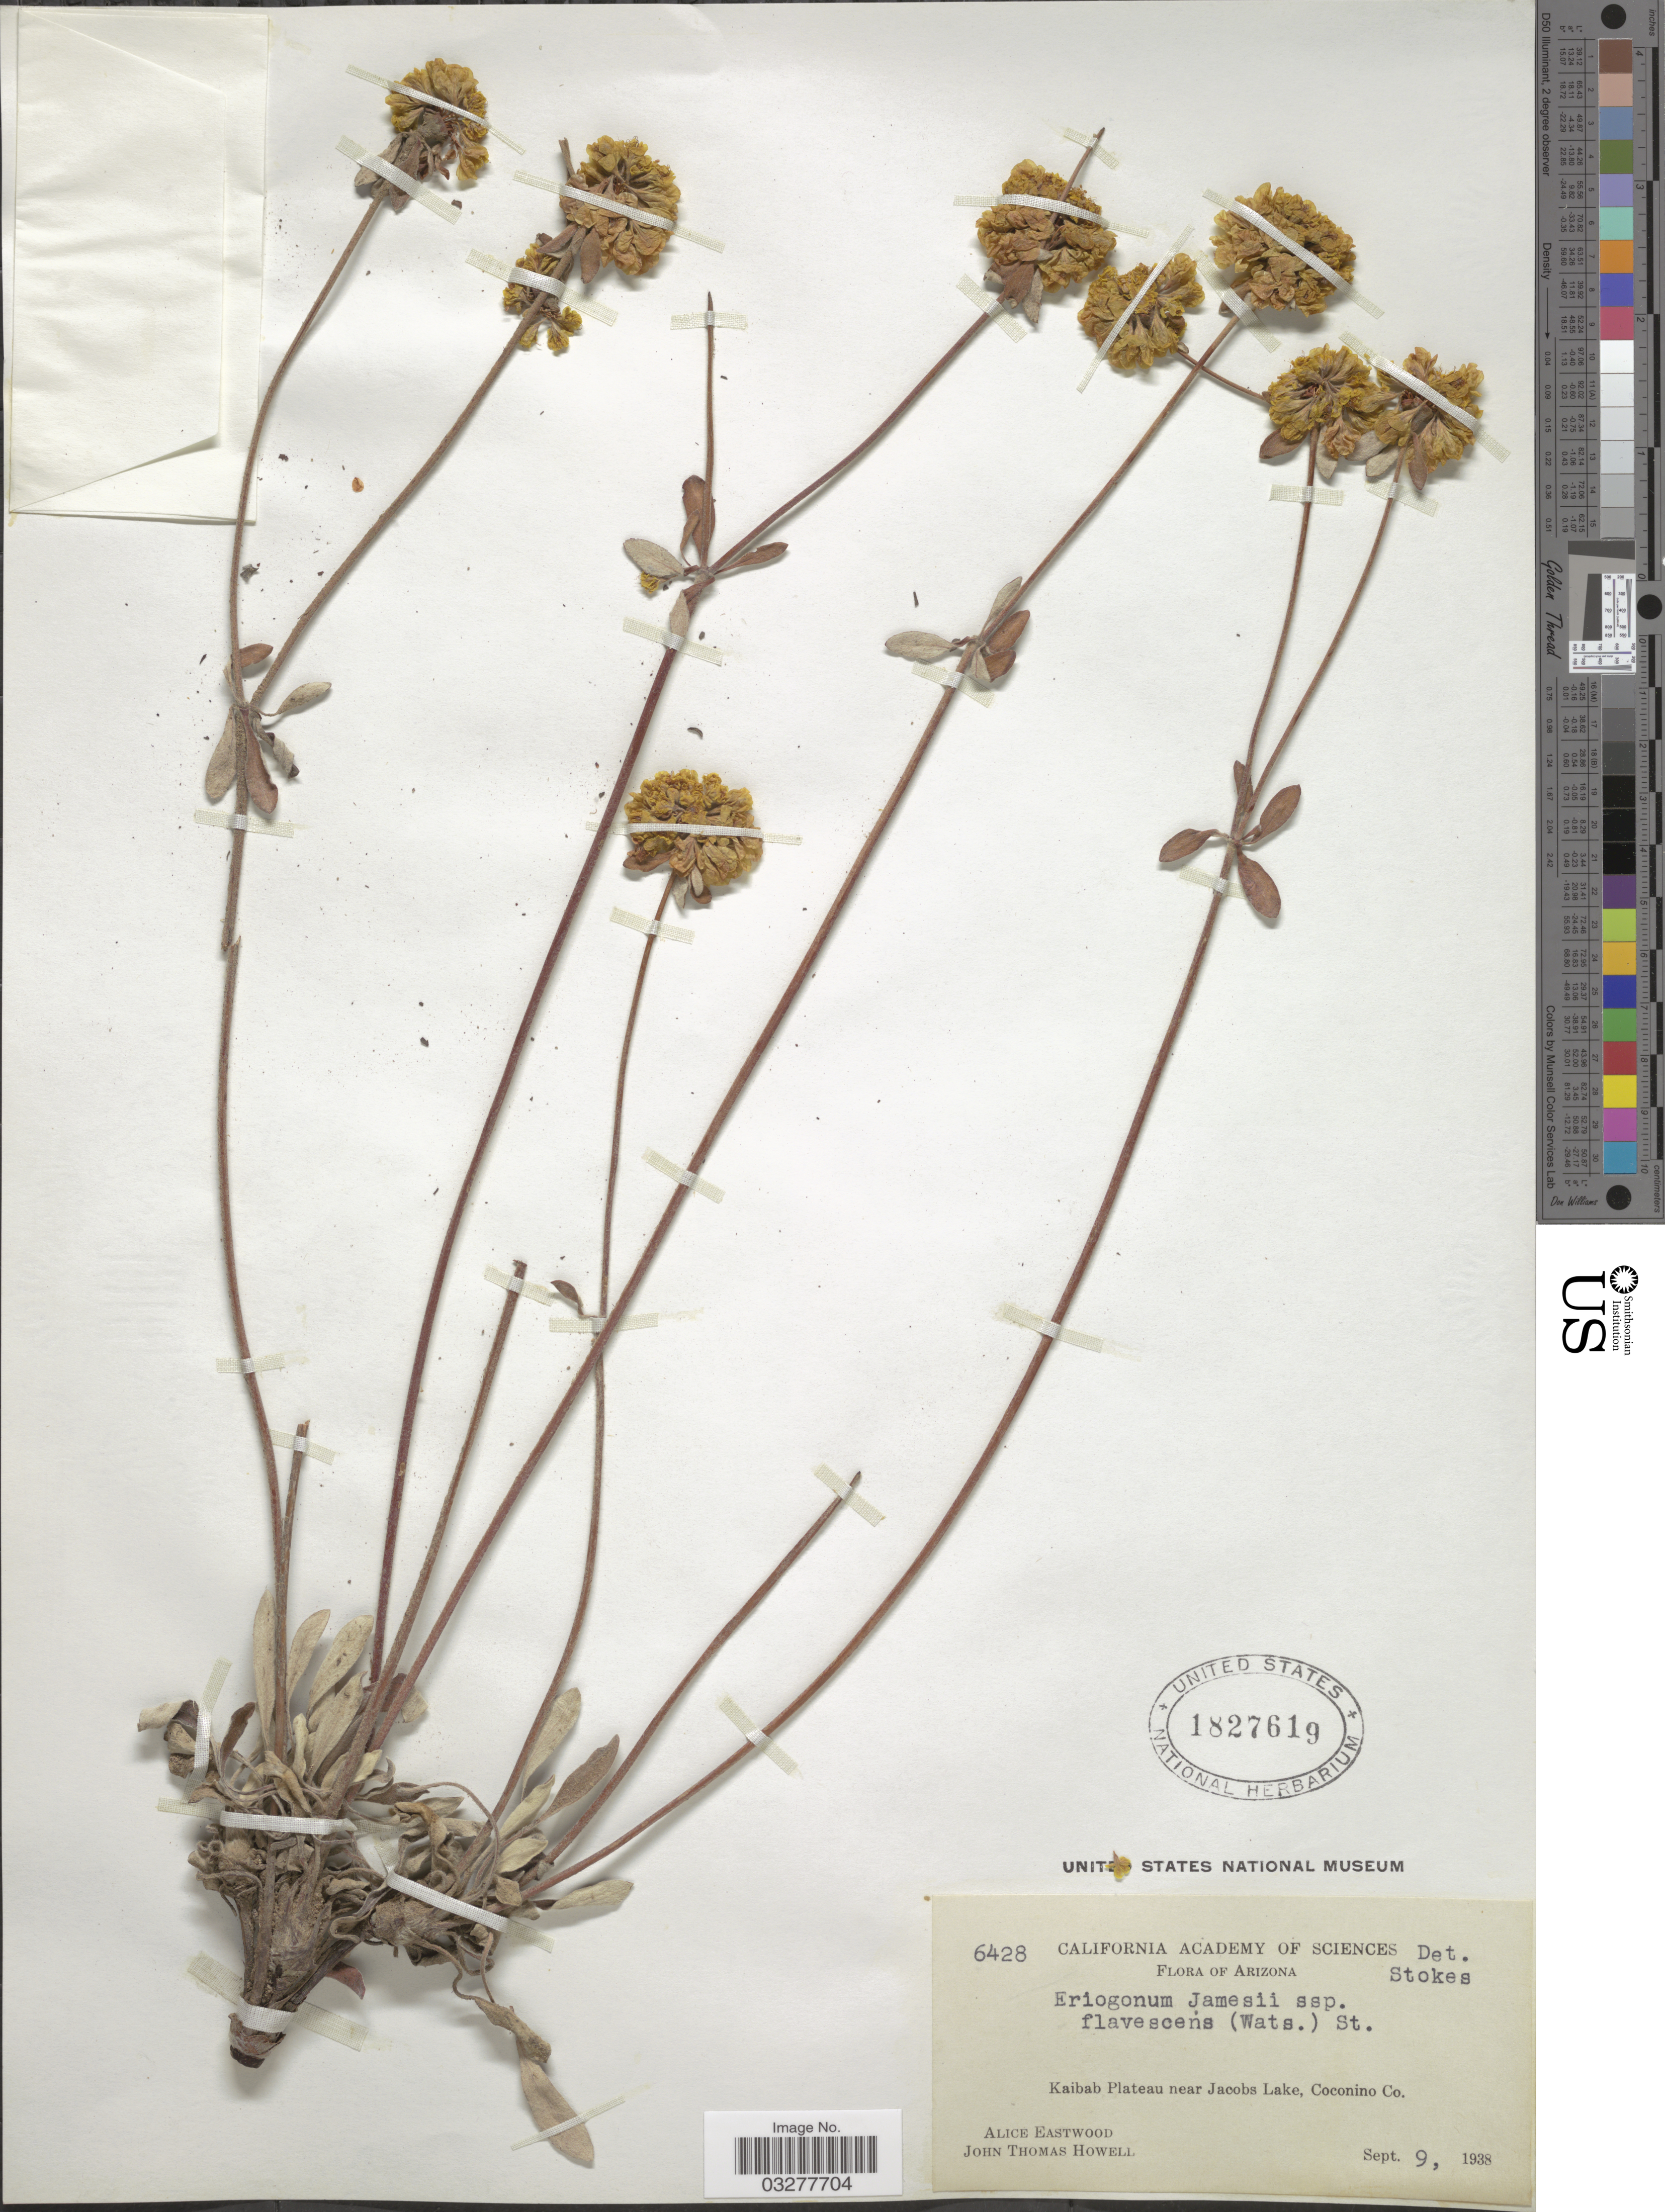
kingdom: Plantae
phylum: Tracheophyta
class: Magnoliopsida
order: Caryophyllales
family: Polygonaceae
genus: Eriogonum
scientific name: Eriogonum jamesii var. flavescens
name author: S. Watson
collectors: A. Eastwood & J. T. Howell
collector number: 6428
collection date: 1938-09-09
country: United States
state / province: Arizona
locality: Kaibab Plateau near Jacobs Lake, Coconino Co.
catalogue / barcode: US 1827619